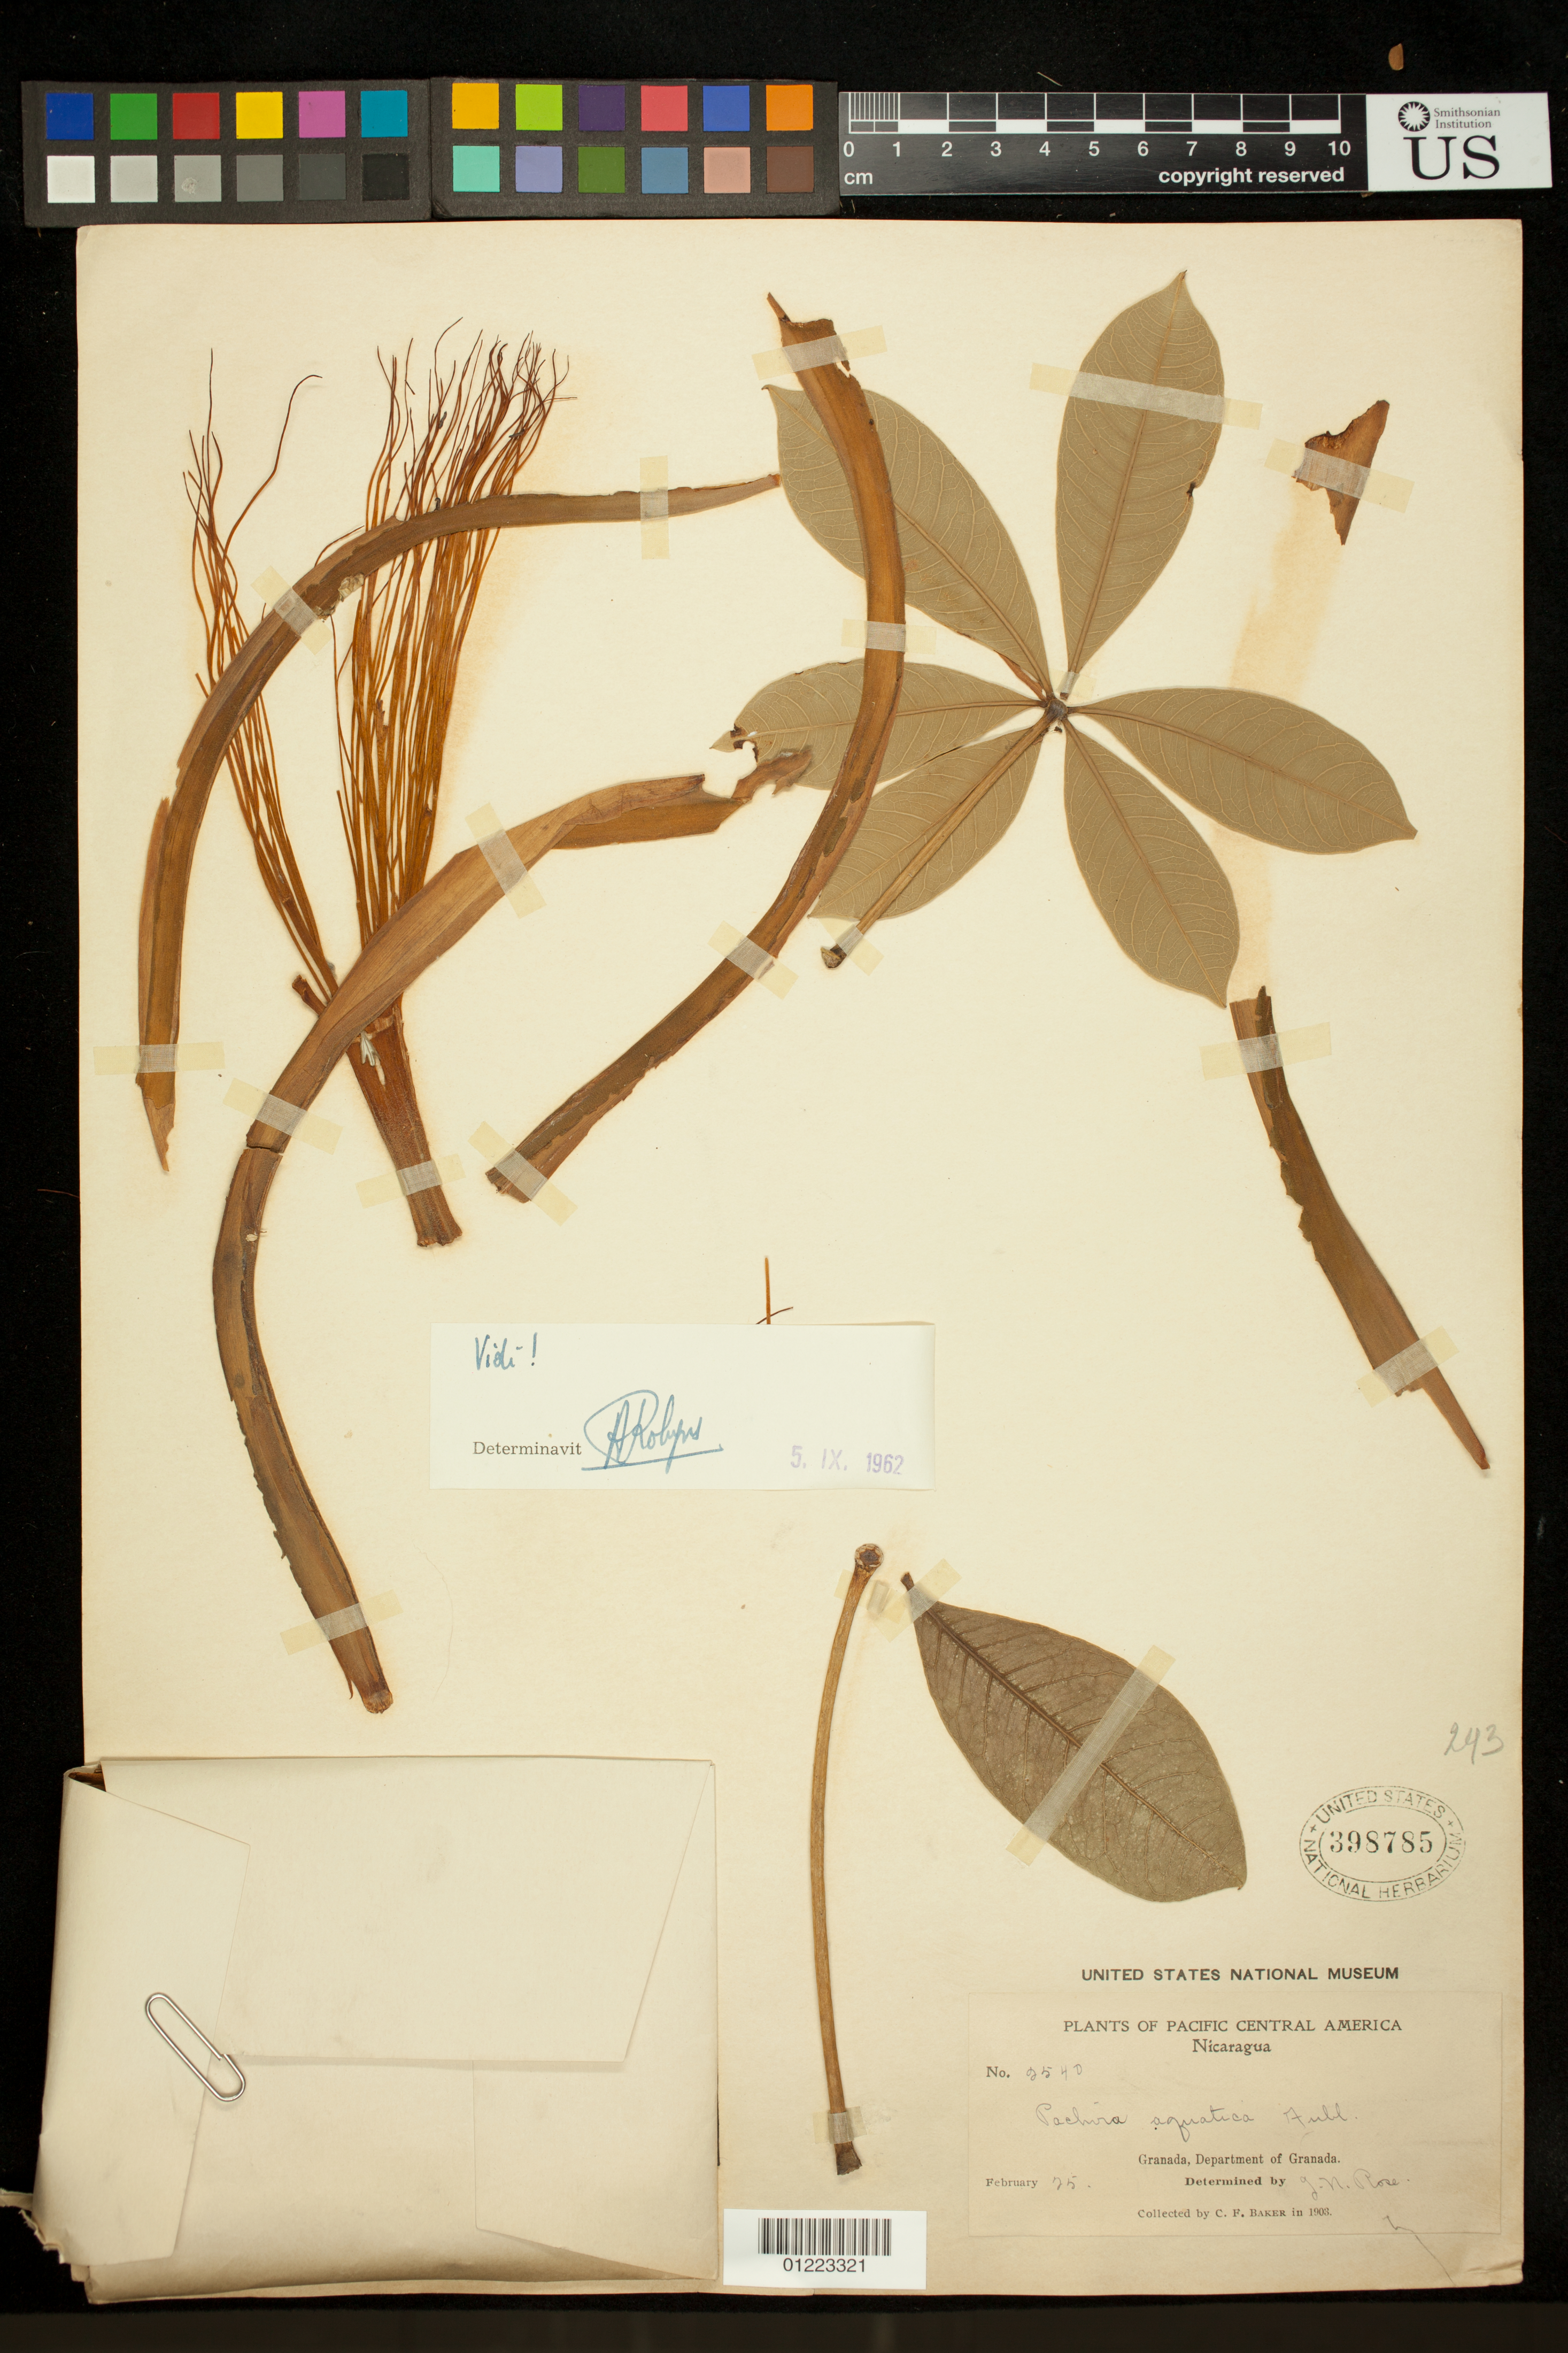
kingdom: Plantae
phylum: Tracheophyta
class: Magnoliopsida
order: Malvales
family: Malvaceae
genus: Pachira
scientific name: Pachira aquatica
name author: Aubl.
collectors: C. F. Baker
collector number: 2540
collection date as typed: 2/25/1903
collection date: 1903-02-25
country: Nicaragua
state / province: Granada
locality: Granada, Department of Granada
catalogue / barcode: US 398785